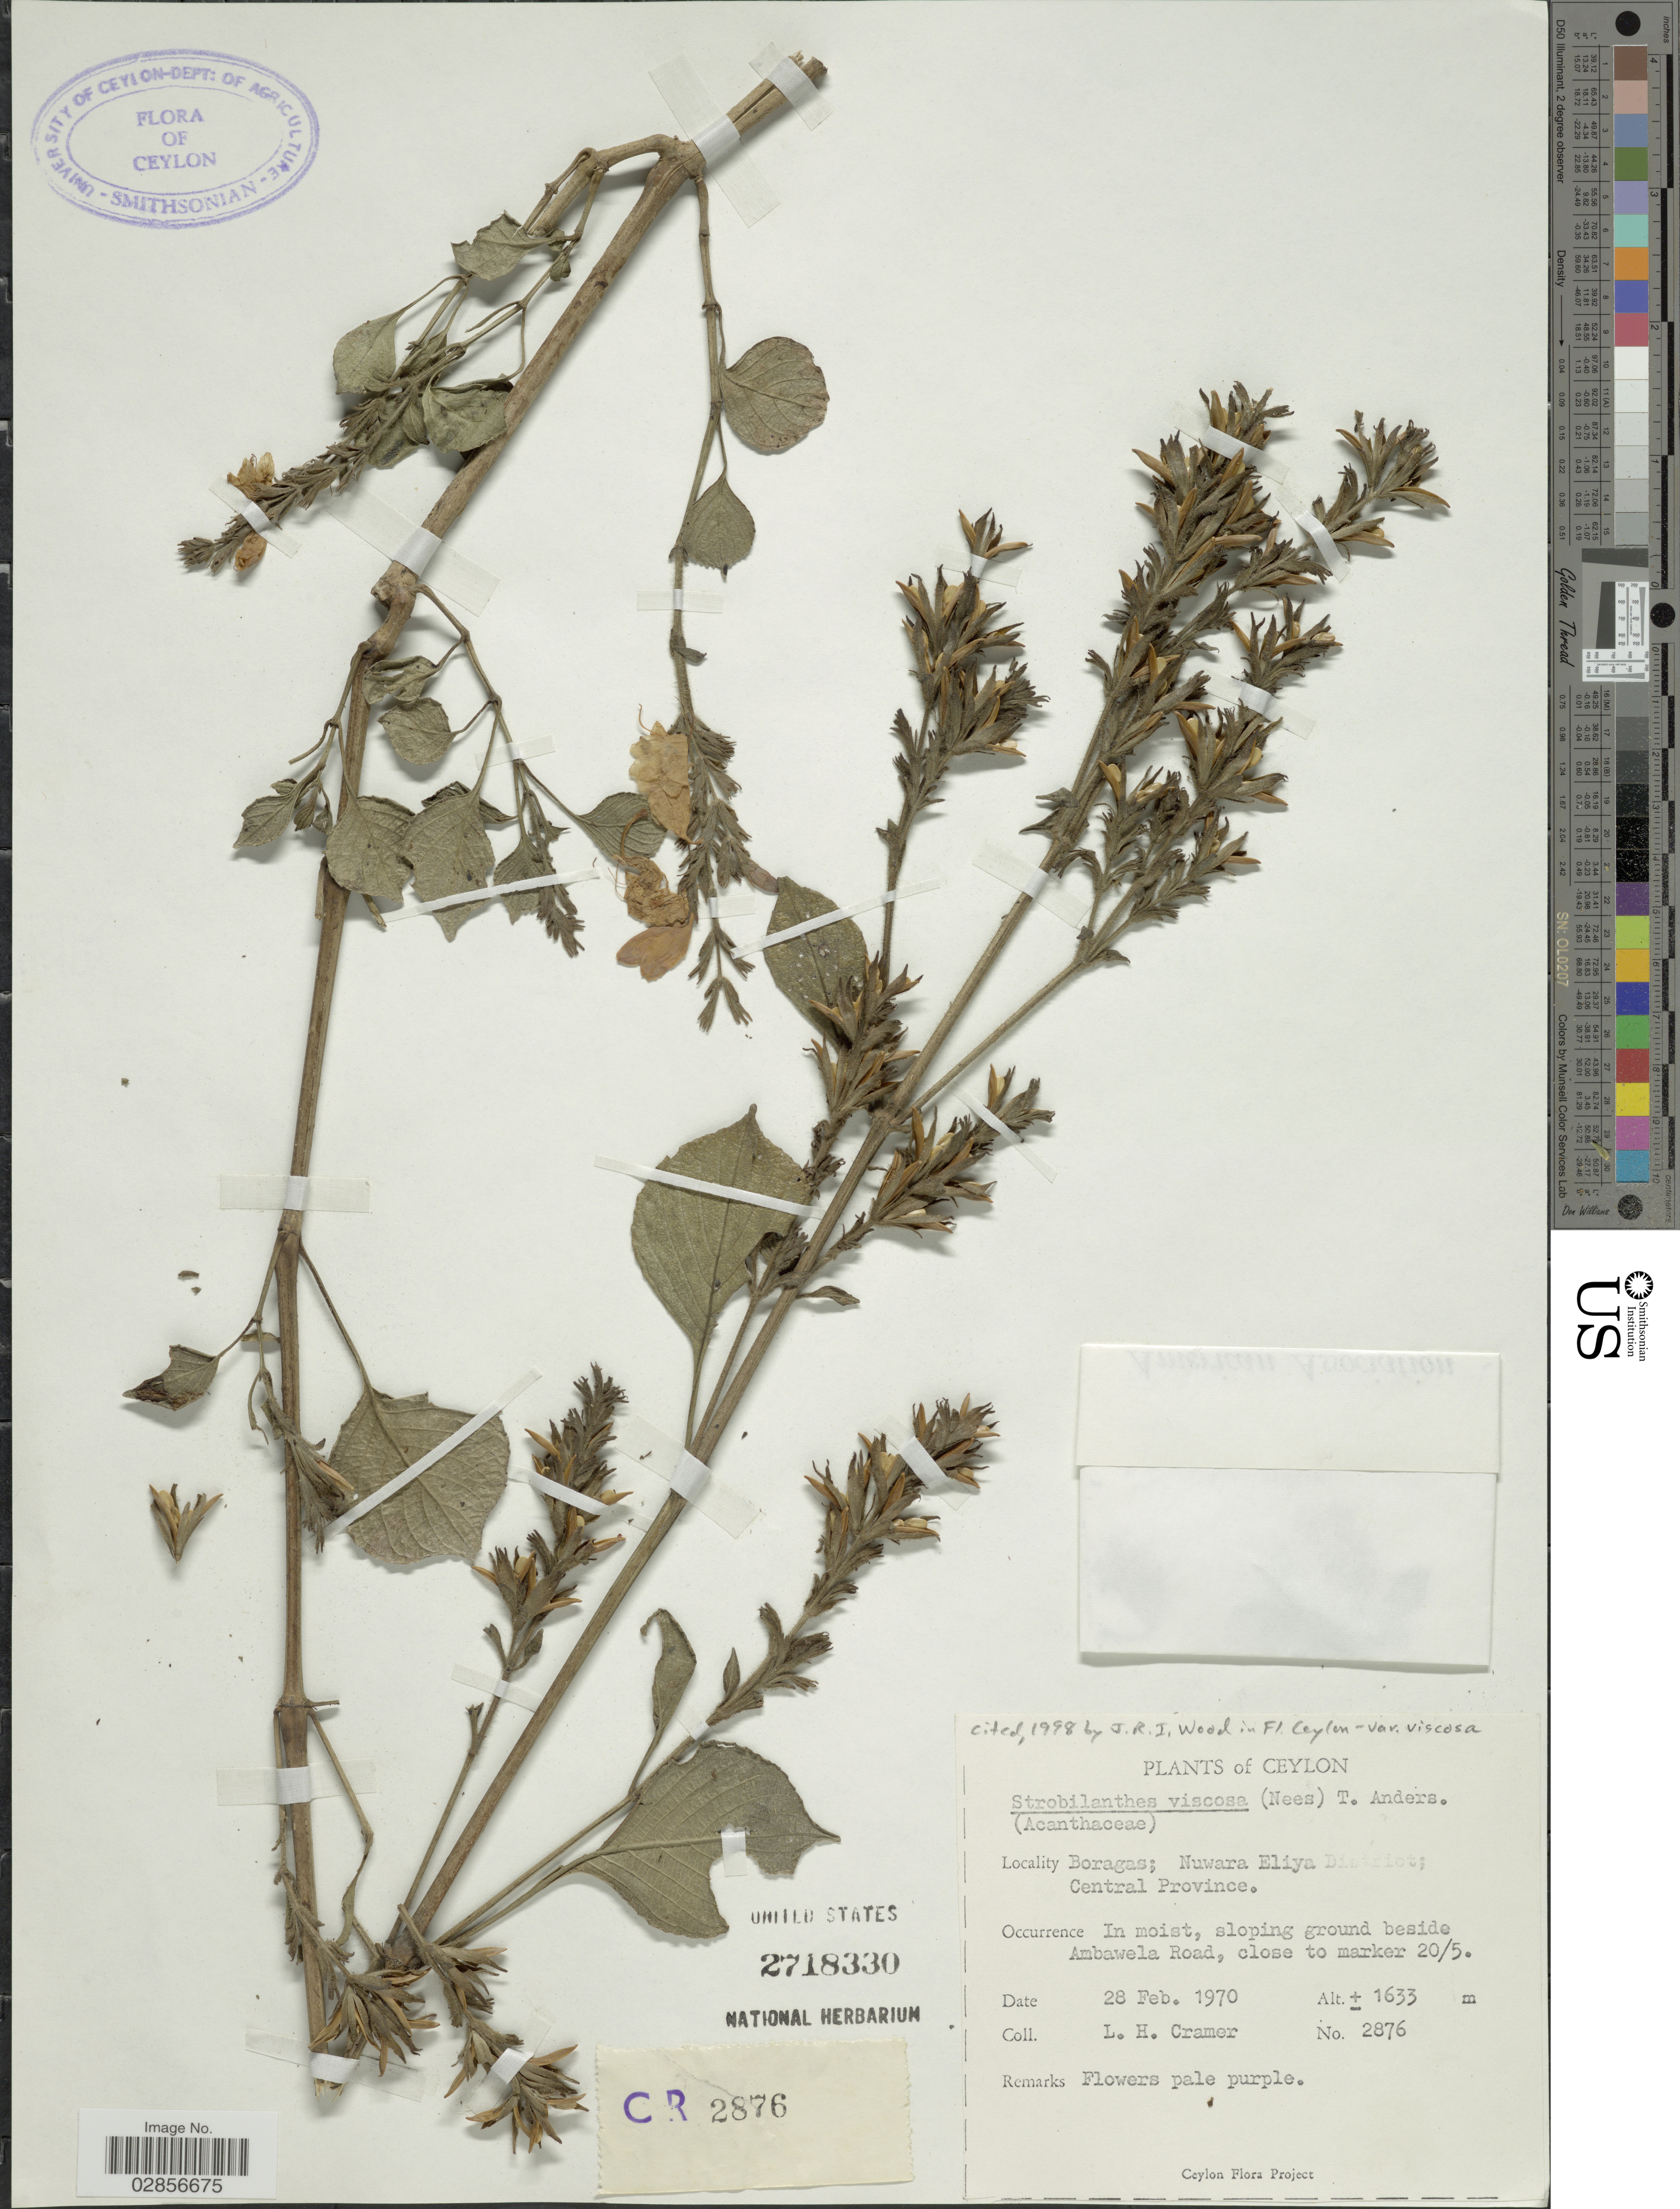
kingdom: Plantae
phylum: Tracheophyta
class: Magnoliopsida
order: Lamiales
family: Acanthaceae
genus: Strobilanthes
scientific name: Strobilanthes viscosa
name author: T. Anderson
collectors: L. H. Cramer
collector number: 2876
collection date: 1970-02-28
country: Sri Lanka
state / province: Central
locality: Ceylon, Boragas; Nuwara Eliya District; Central Province.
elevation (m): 1633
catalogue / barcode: US 2718330